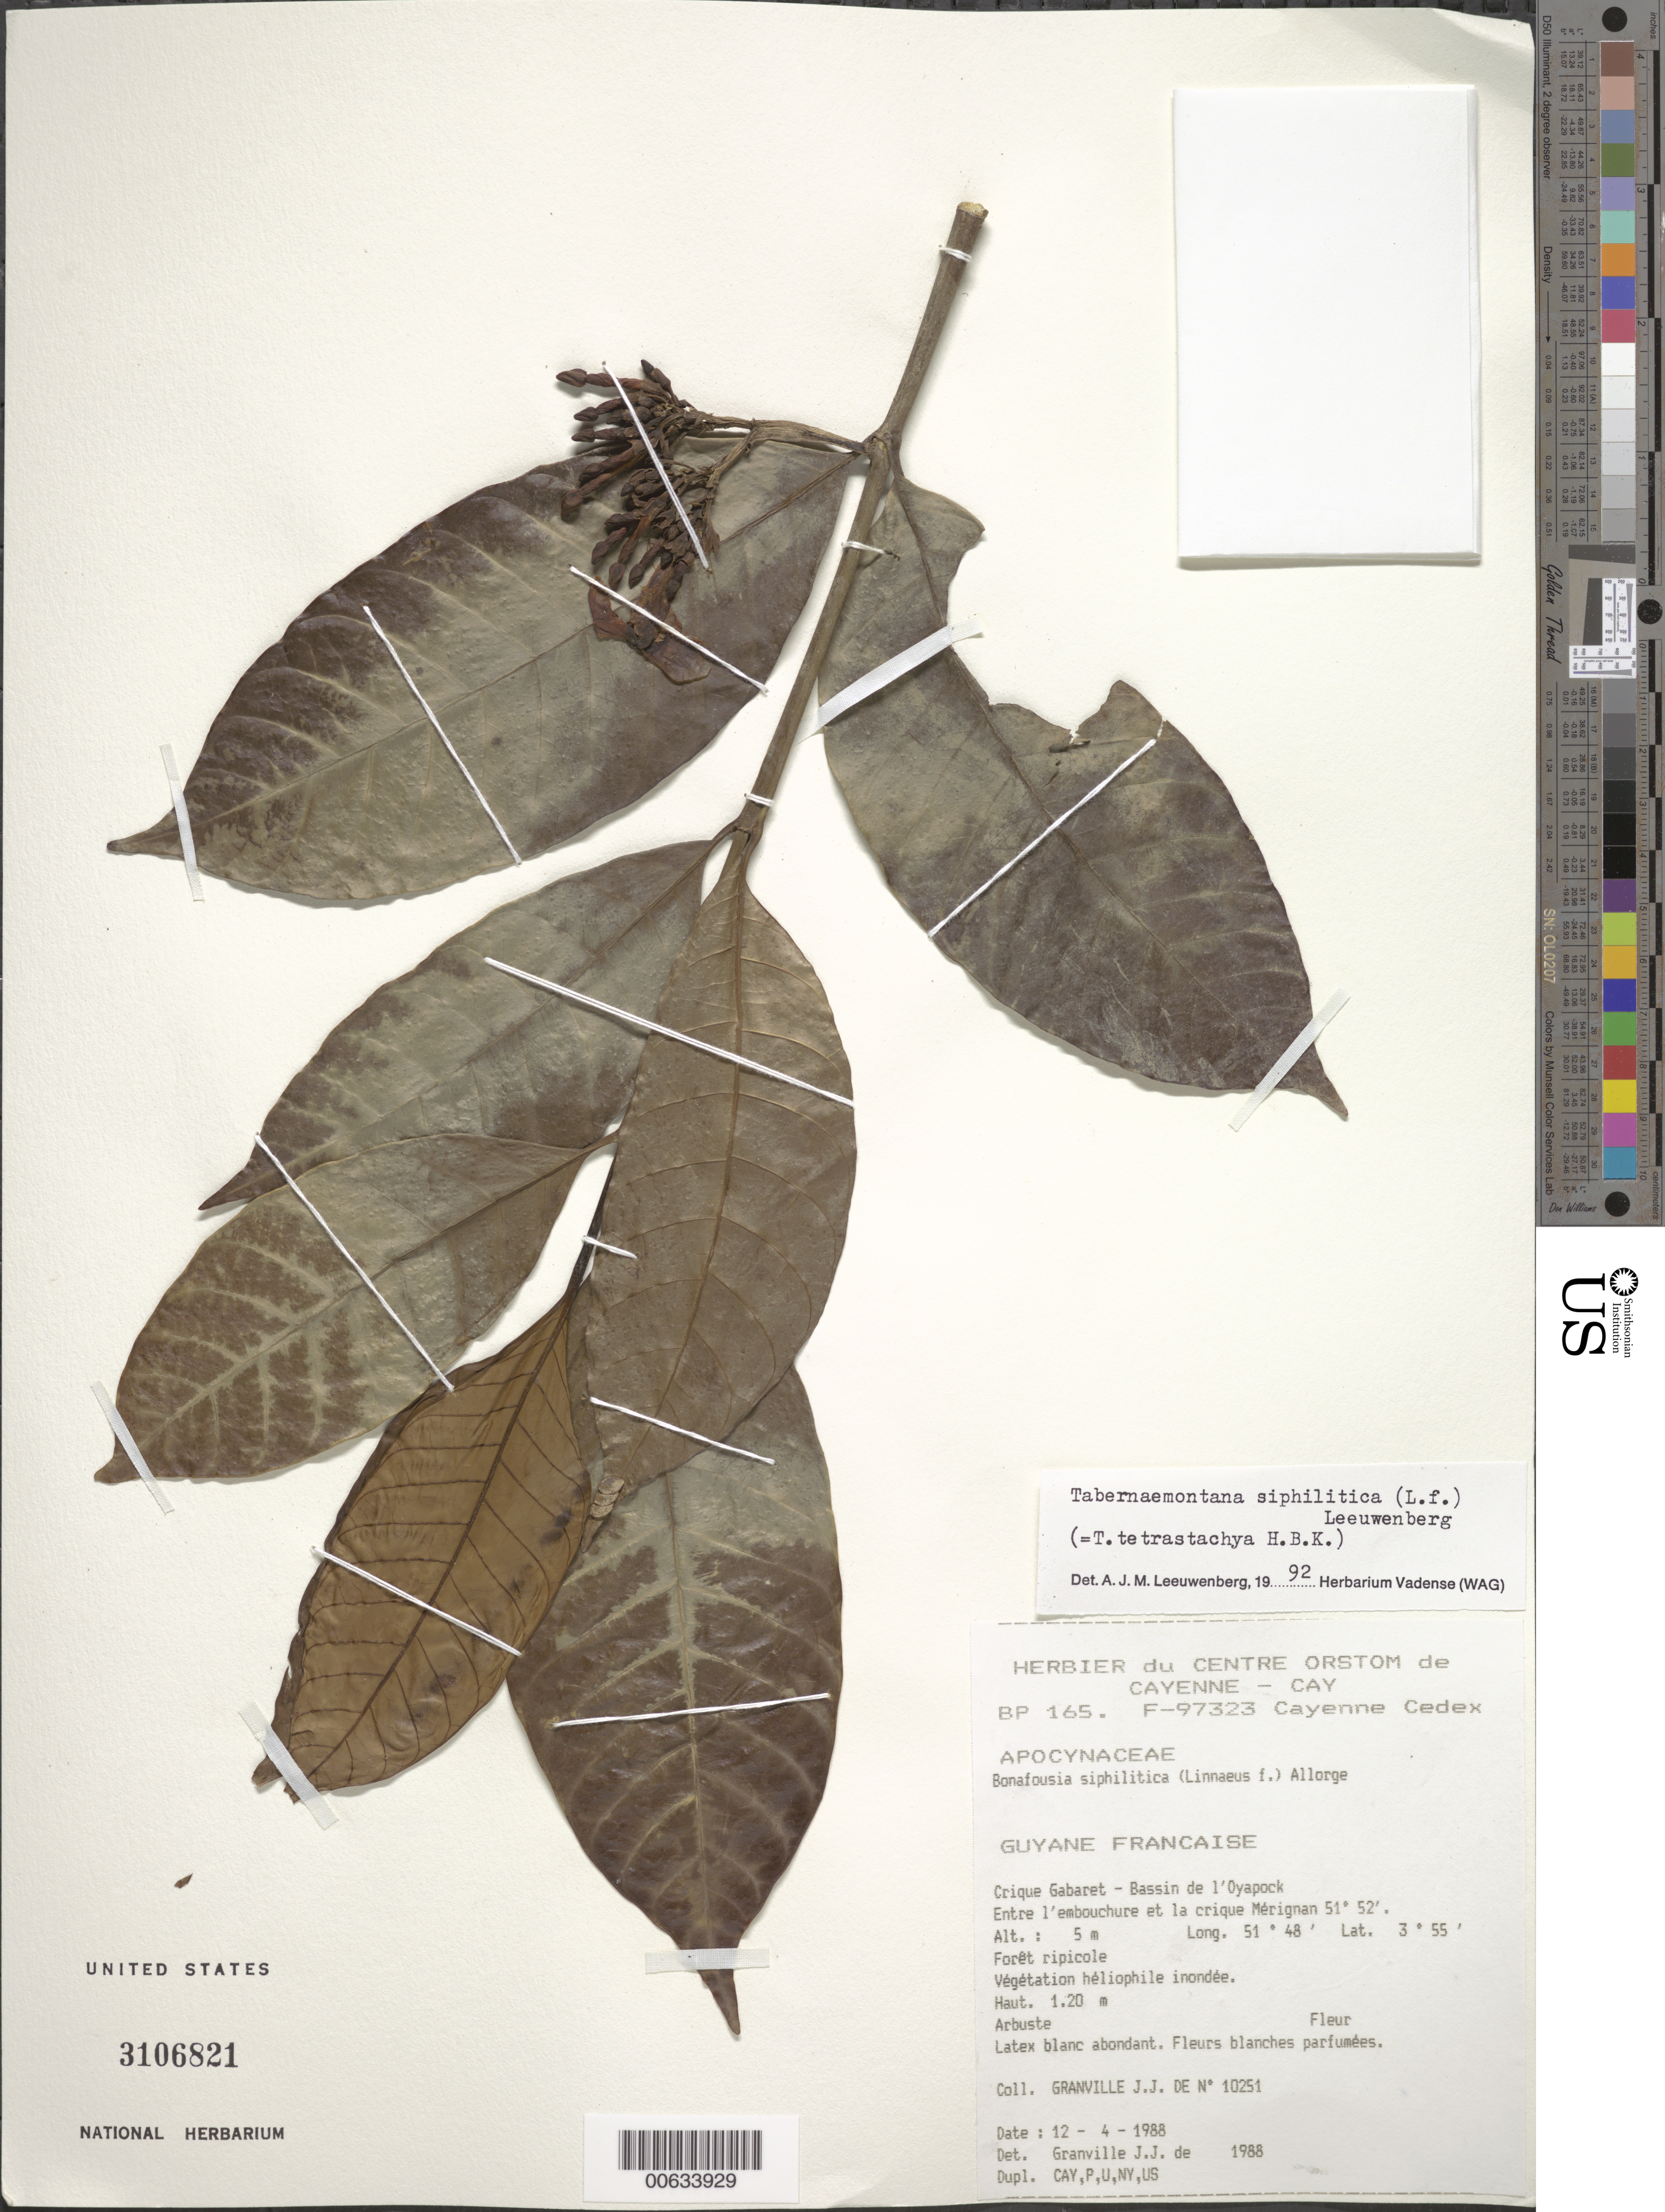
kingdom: Plantae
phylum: Tracheophyta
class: Magnoliopsida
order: Gentianales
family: Apocynaceae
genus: Tabernaemontana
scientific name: Tabernaemontana siphilitica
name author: (L. f.) Leeuwenb.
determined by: Leeuwenberg, A. J. M.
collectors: J.-J. de Granville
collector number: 10251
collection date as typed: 12-Apr-88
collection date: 1988-04-12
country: French Guiana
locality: Crique Gabaret, Bassin de l'Oyapock, entre l'embouchure et la crique Mérignan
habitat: Foret ripicole; vegetation heliophile inondee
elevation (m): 5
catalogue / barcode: US 3106821